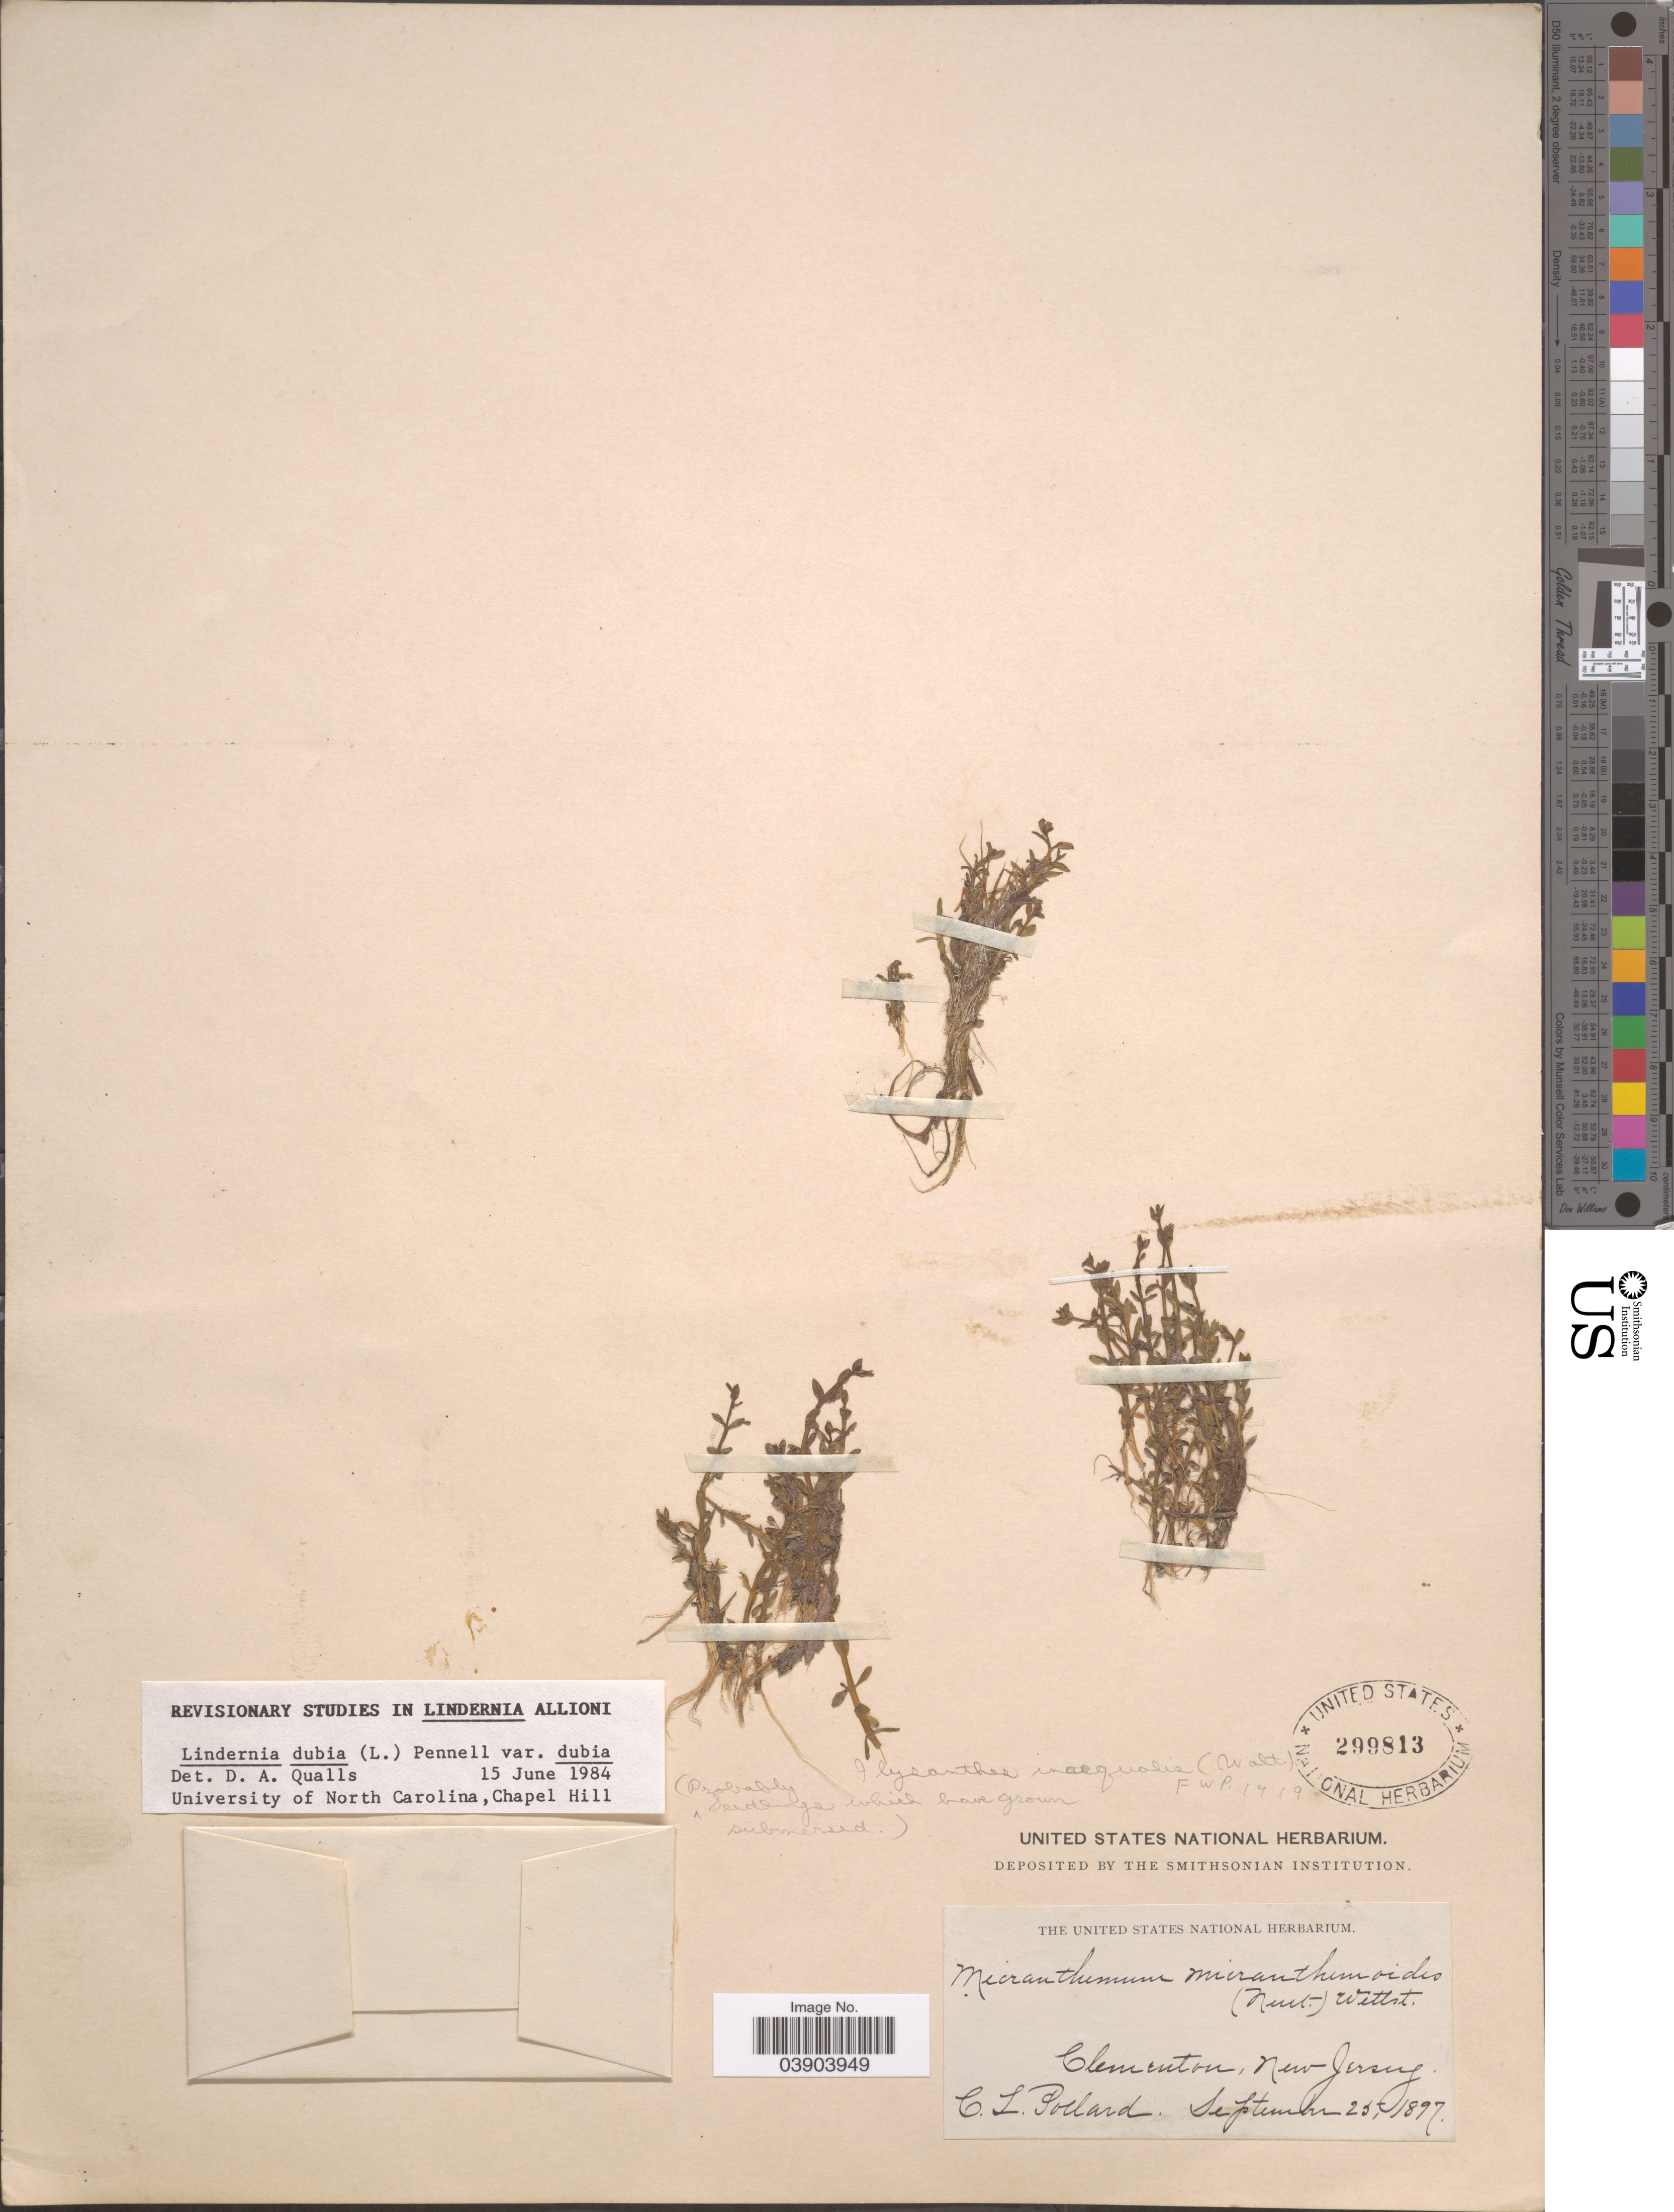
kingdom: Plantae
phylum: Tracheophyta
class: Magnoliopsida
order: Lamiales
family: Linderniaceae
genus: Lindernia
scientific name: Lindernia dubia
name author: (L.) Pennell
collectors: C. L. Pollard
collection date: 1897-09-25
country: United States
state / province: New Jersey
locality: Clementon.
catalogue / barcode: US 299813